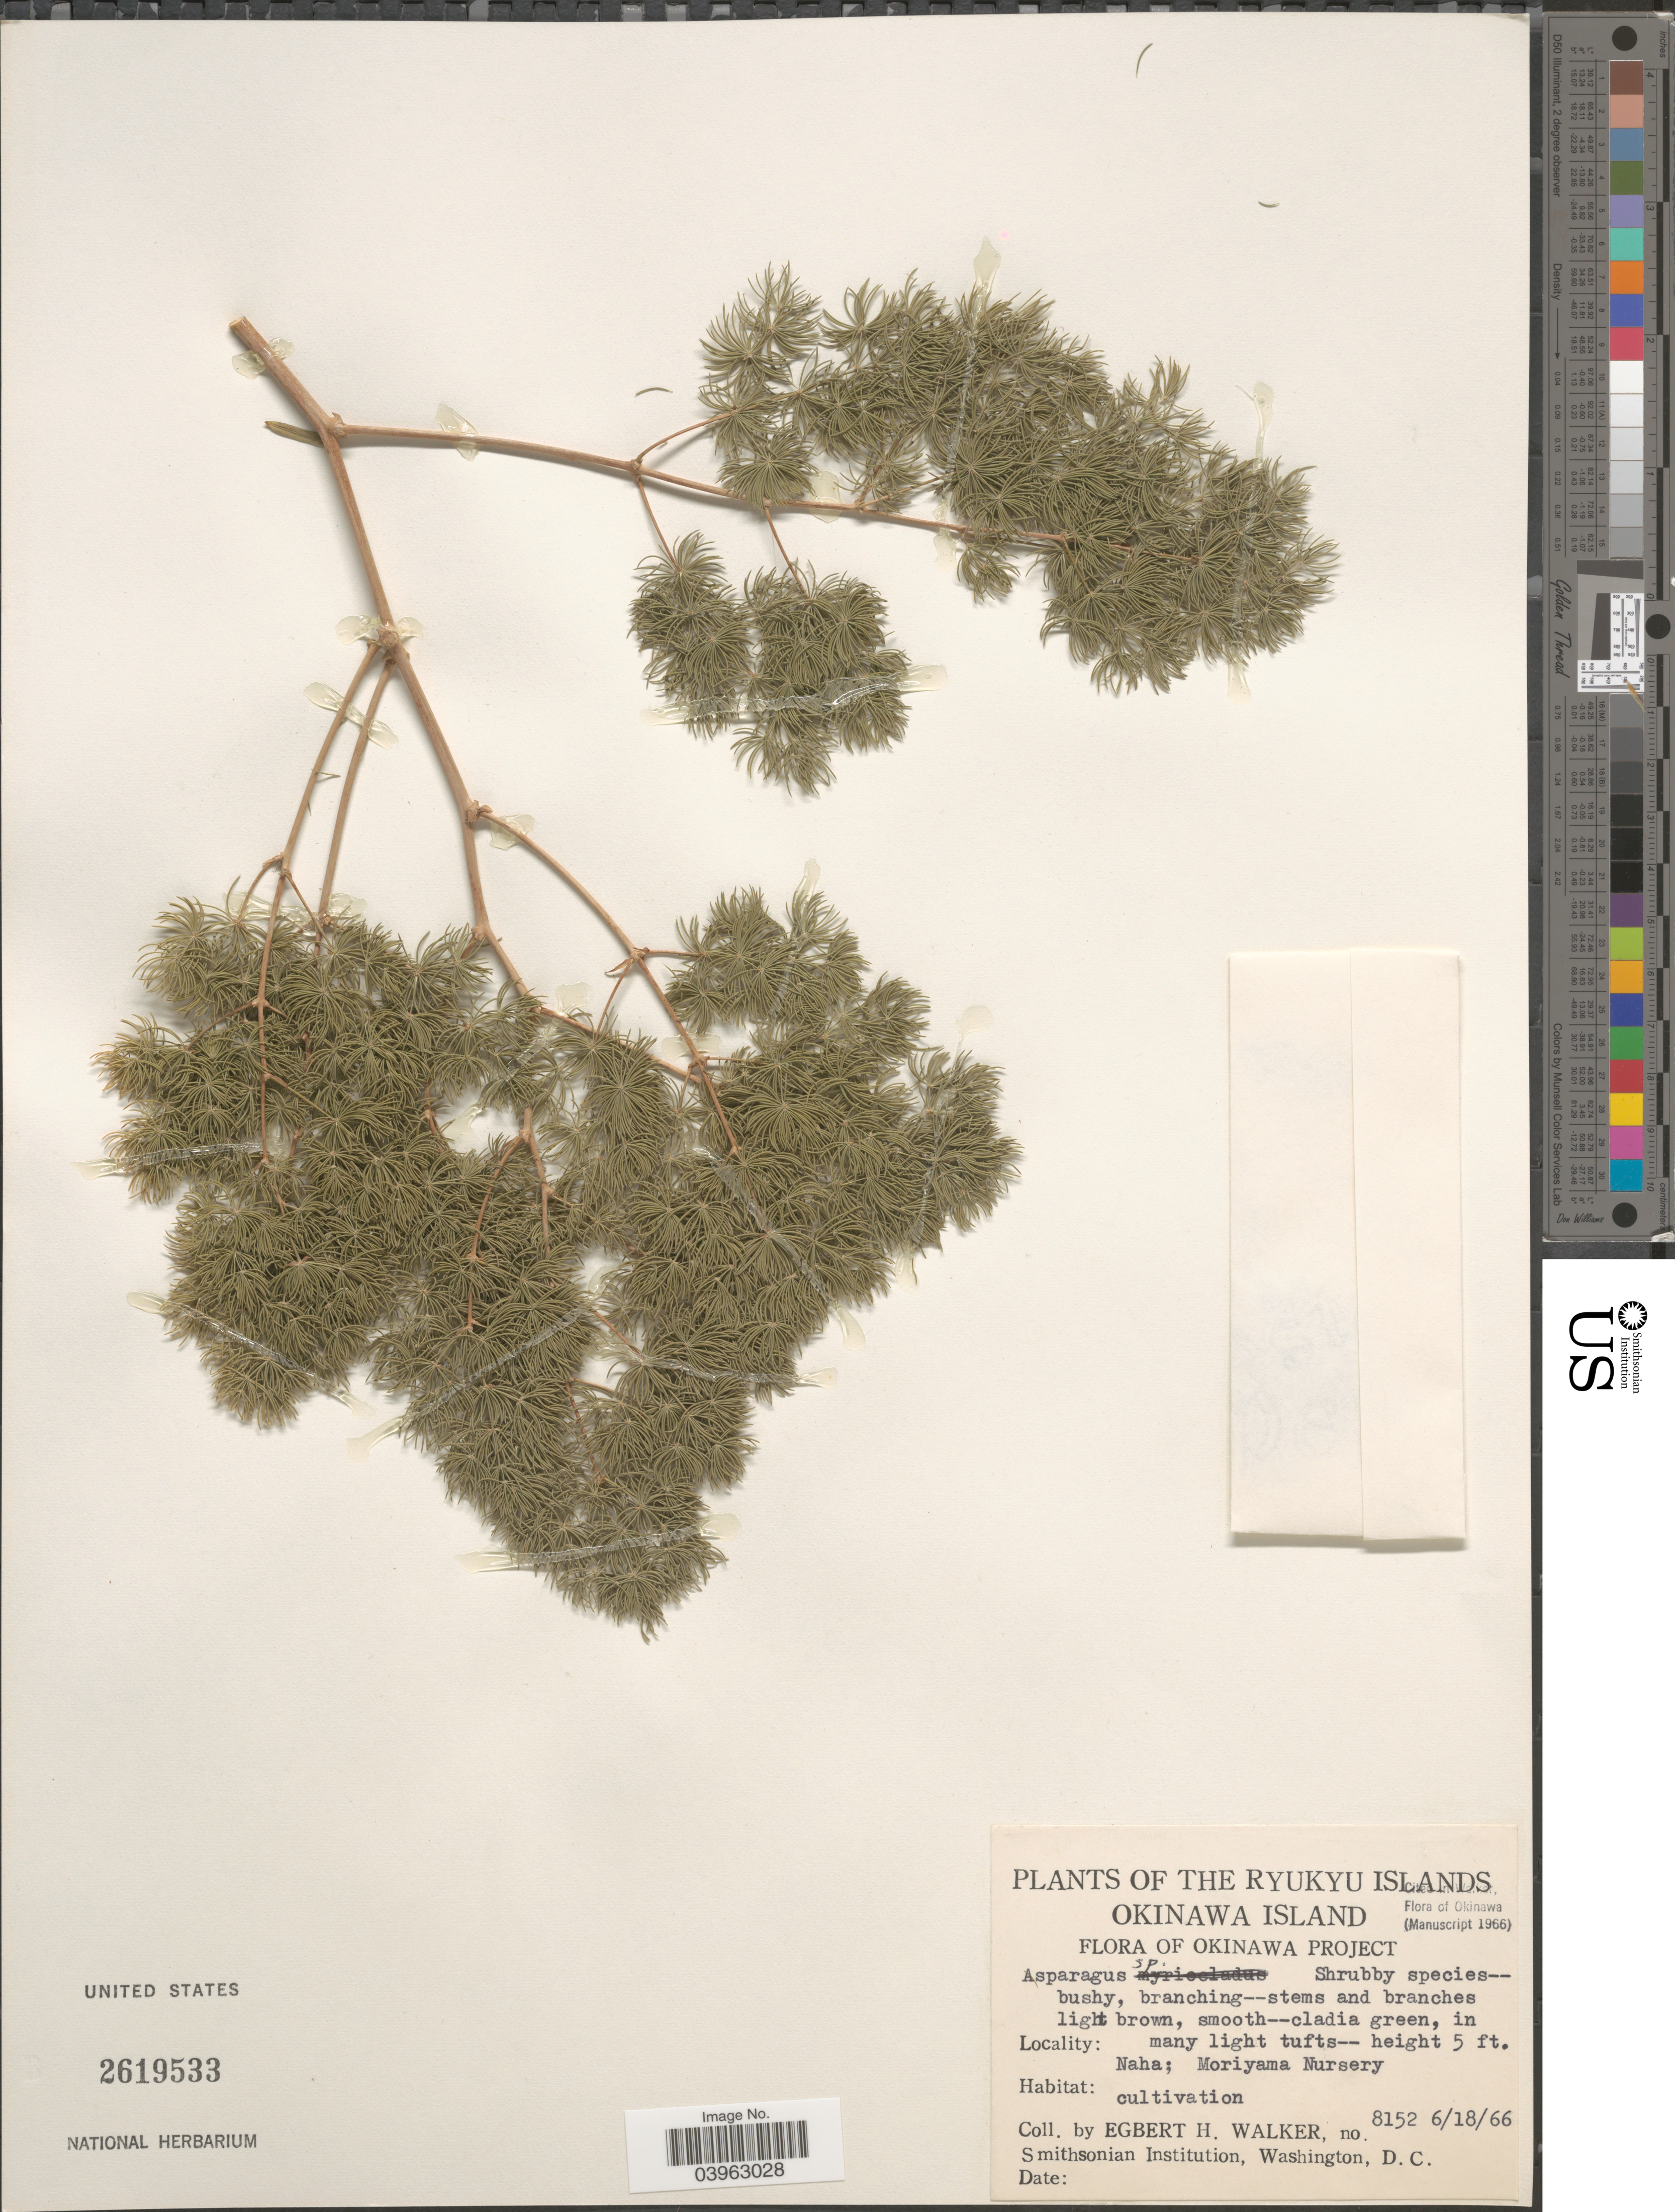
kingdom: Plantae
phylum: Tracheophyta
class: Liliopsida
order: Asparagales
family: Asparagaceae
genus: Asparagus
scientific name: Asparagus sp.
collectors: E. H. Walker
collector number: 8152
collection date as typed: Transcribed d/m/y: 18/6/66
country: Japan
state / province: Okinawa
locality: The Ryukyu Islands. Okinawa Island. Okinawa Project. Naha; Moriyama Nursery.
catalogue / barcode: US 2619533